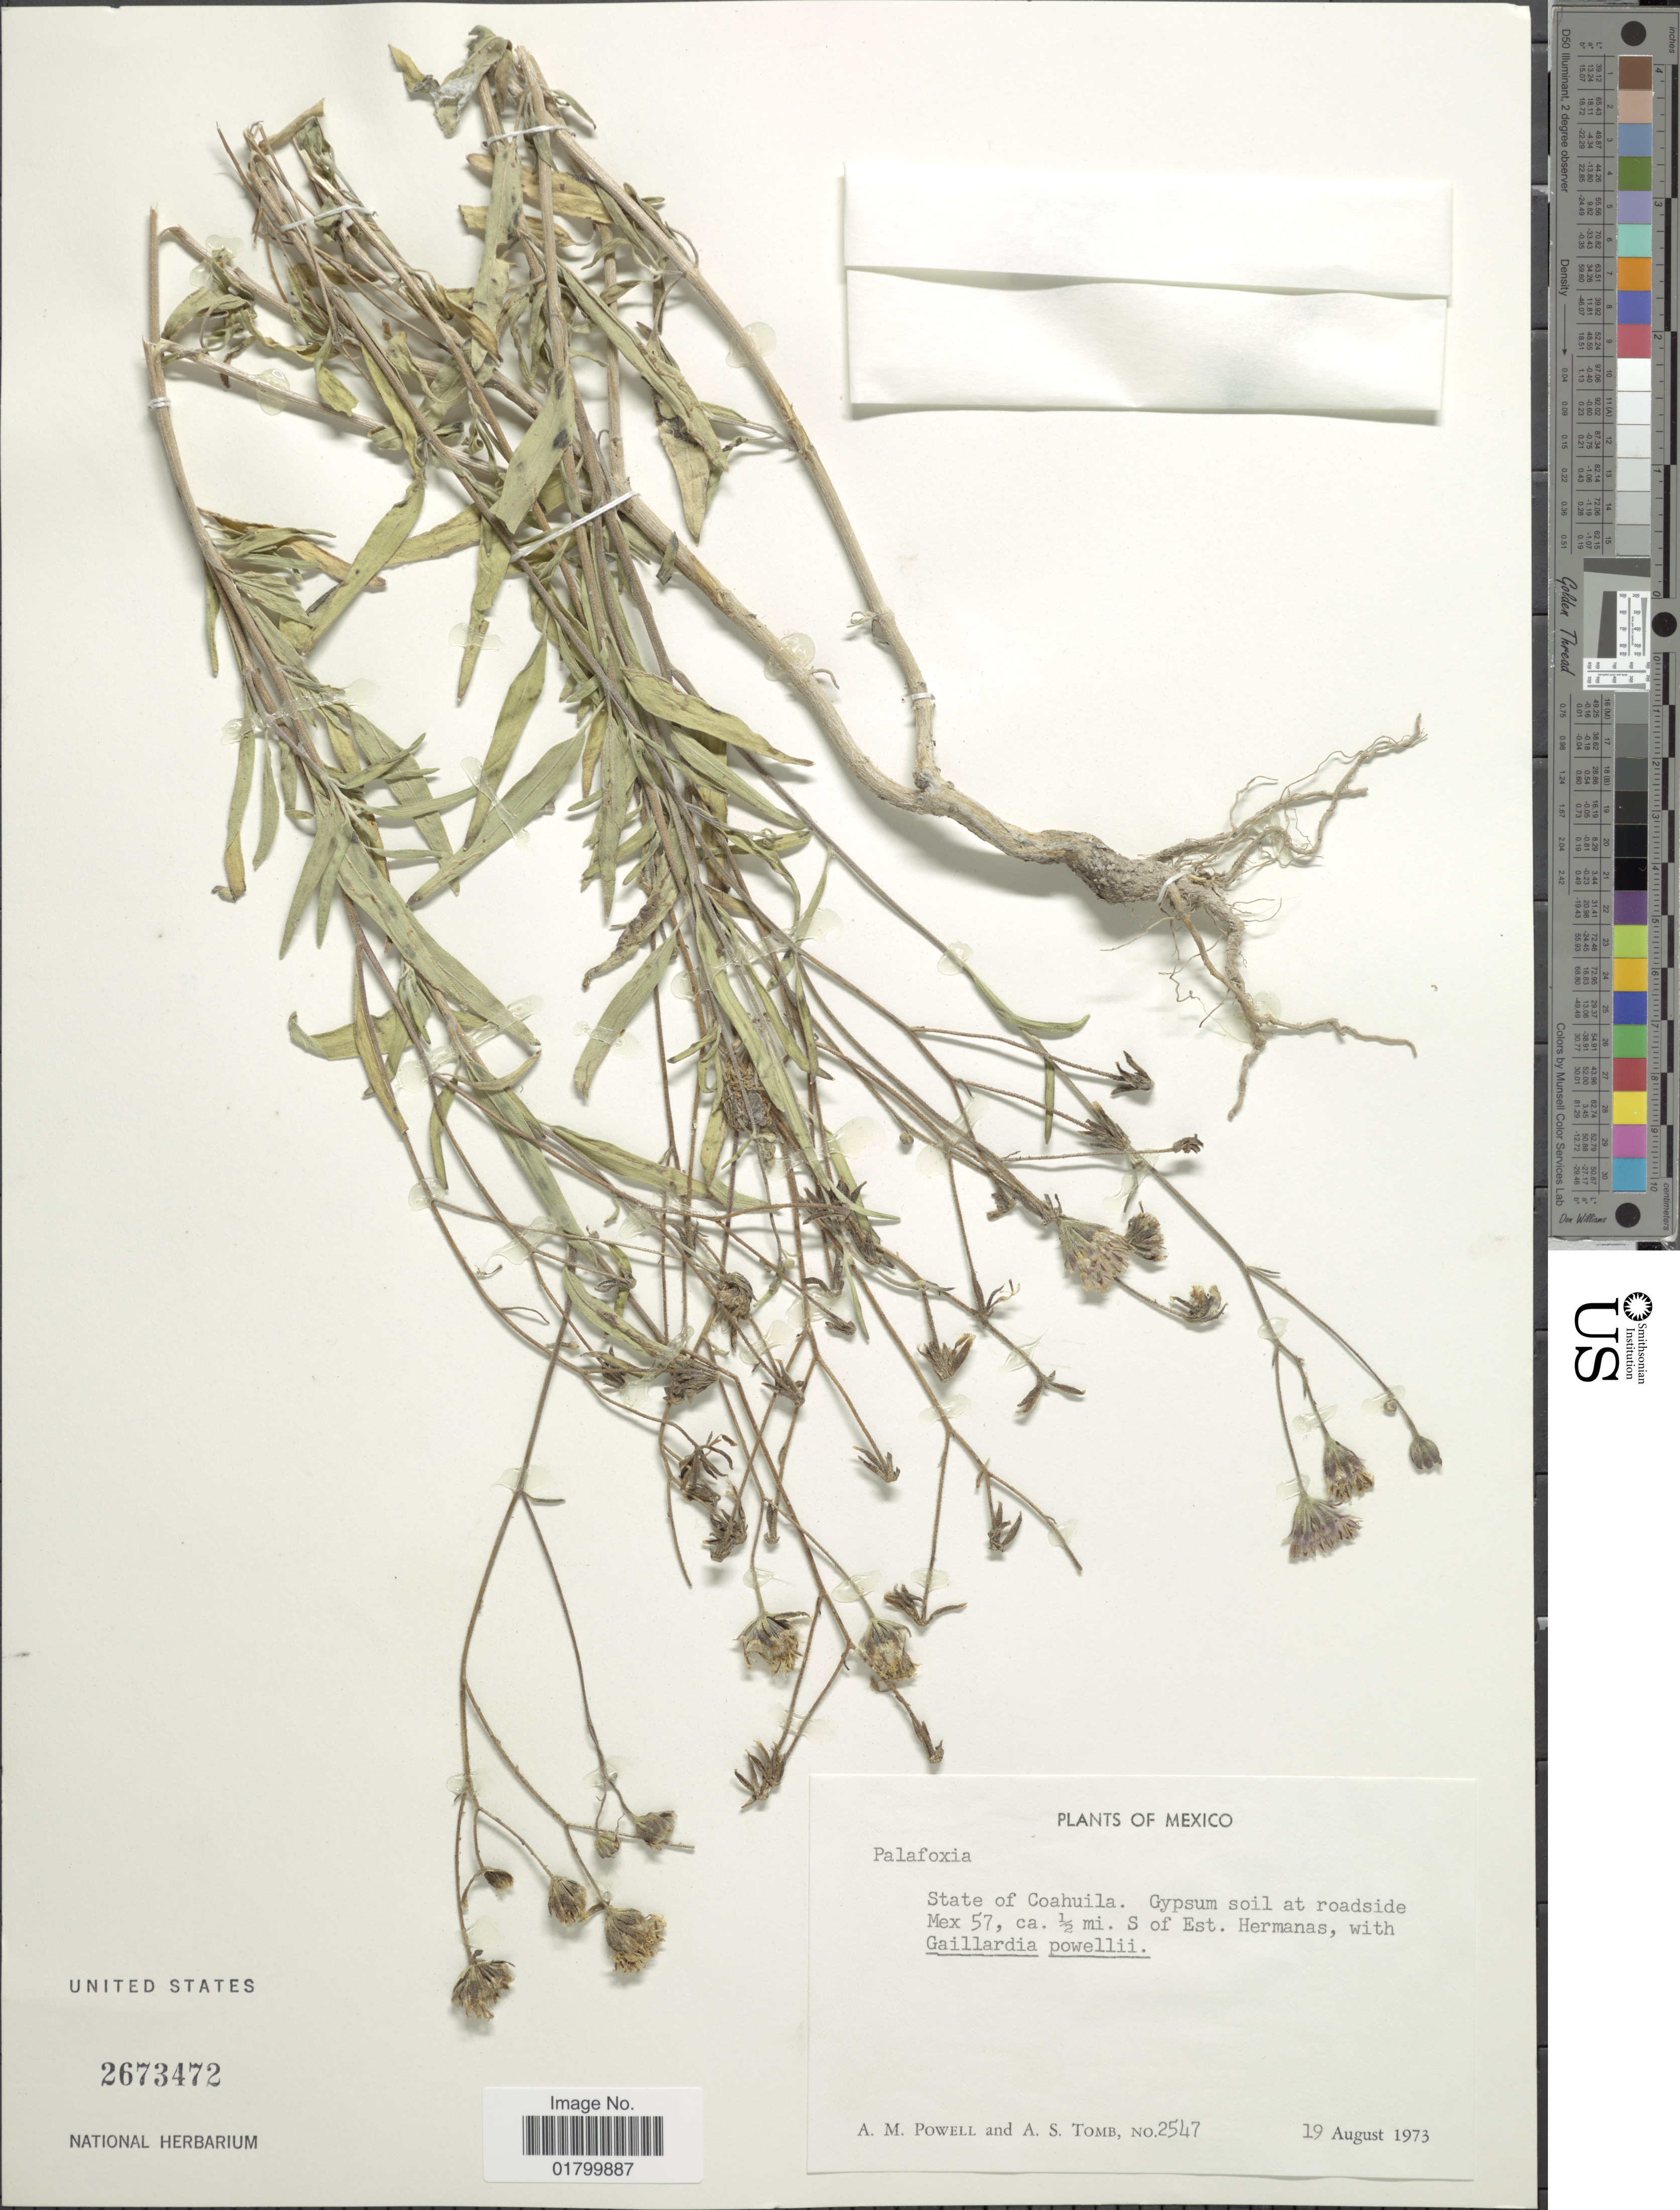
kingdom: Plantae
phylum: Tracheophyta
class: Magnoliopsida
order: Asterales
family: Asteraceae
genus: Palafoxia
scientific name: Palafoxia texana var. texana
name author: DC.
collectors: A. M. Powell & A. Tomb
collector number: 2547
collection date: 1973-08-19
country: Mexico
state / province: Coahuila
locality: State of Coahuila, Gypsum soil at roadside Mex 57, ½ mi. S of Est. Hermanas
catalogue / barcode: US 2673472